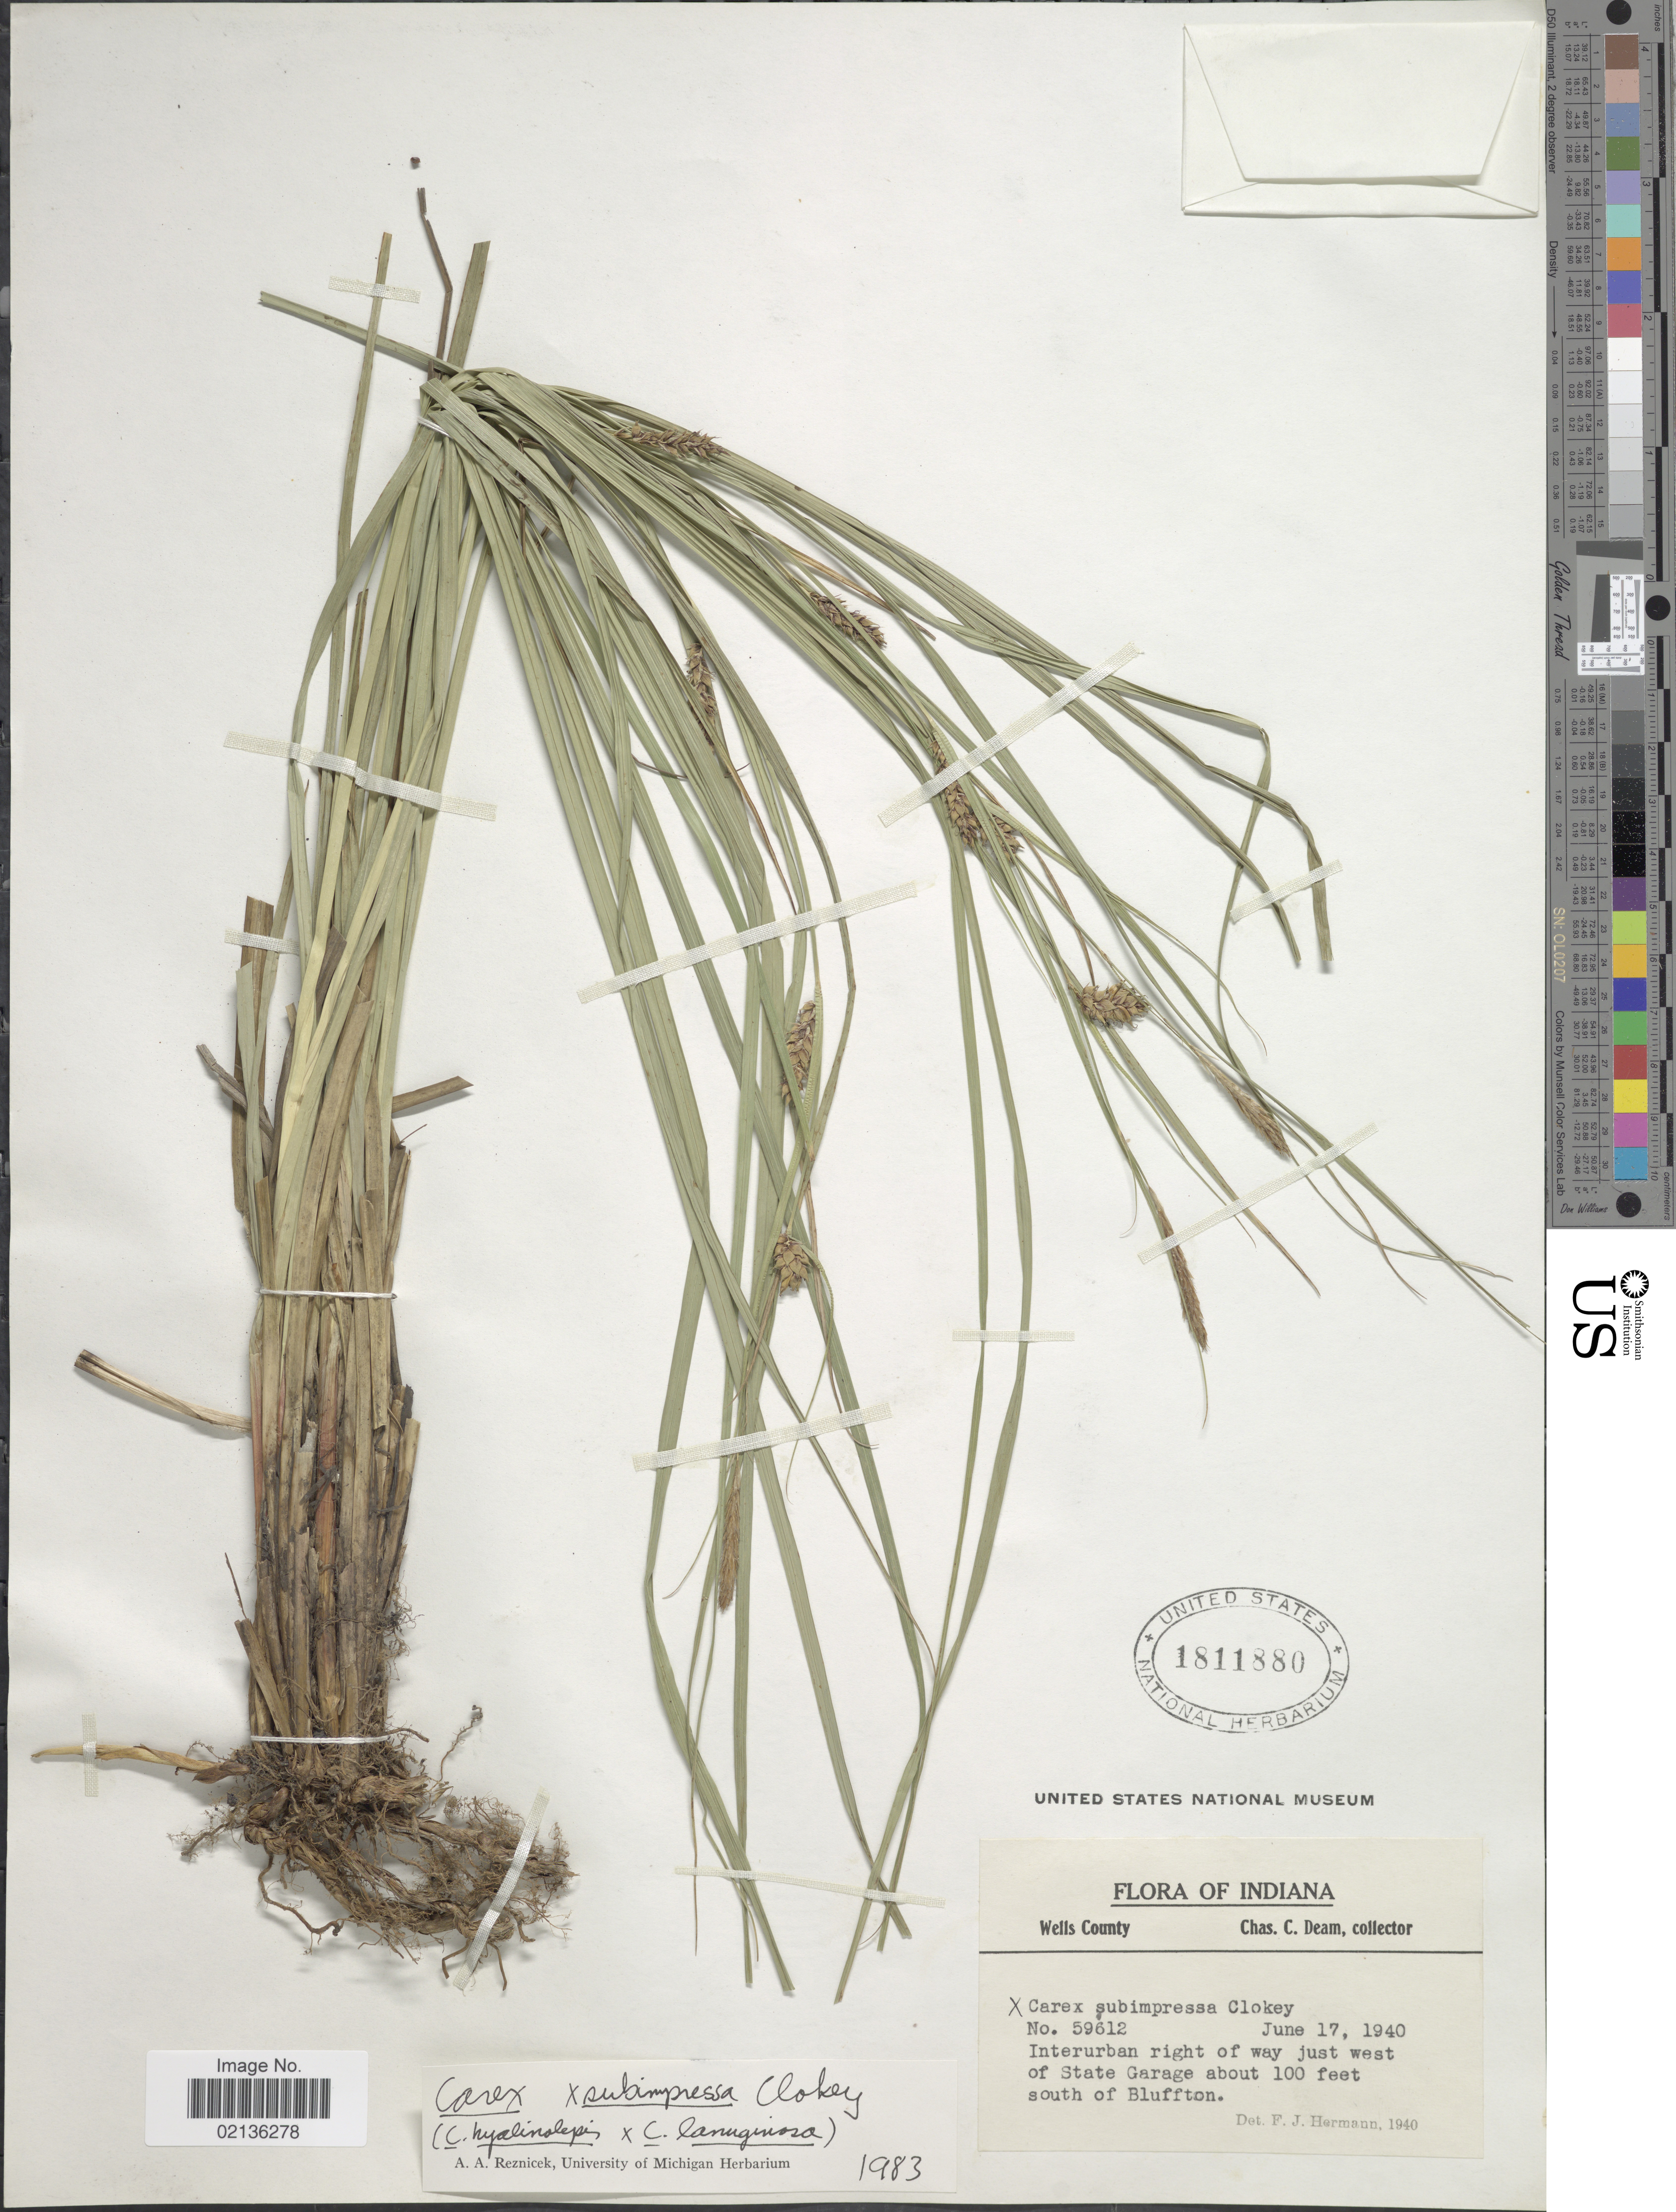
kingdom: Plantae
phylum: Tracheophyta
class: Liliopsida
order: Poales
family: Cyperaceae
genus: Carex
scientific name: Carex x subimpressa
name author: Clokey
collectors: C. C. Deam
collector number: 59612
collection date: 1940-06-17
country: United States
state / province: Indiana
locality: Interurban right of way just west of State Garage about 100 feet south of Bluffton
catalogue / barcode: US 1811880